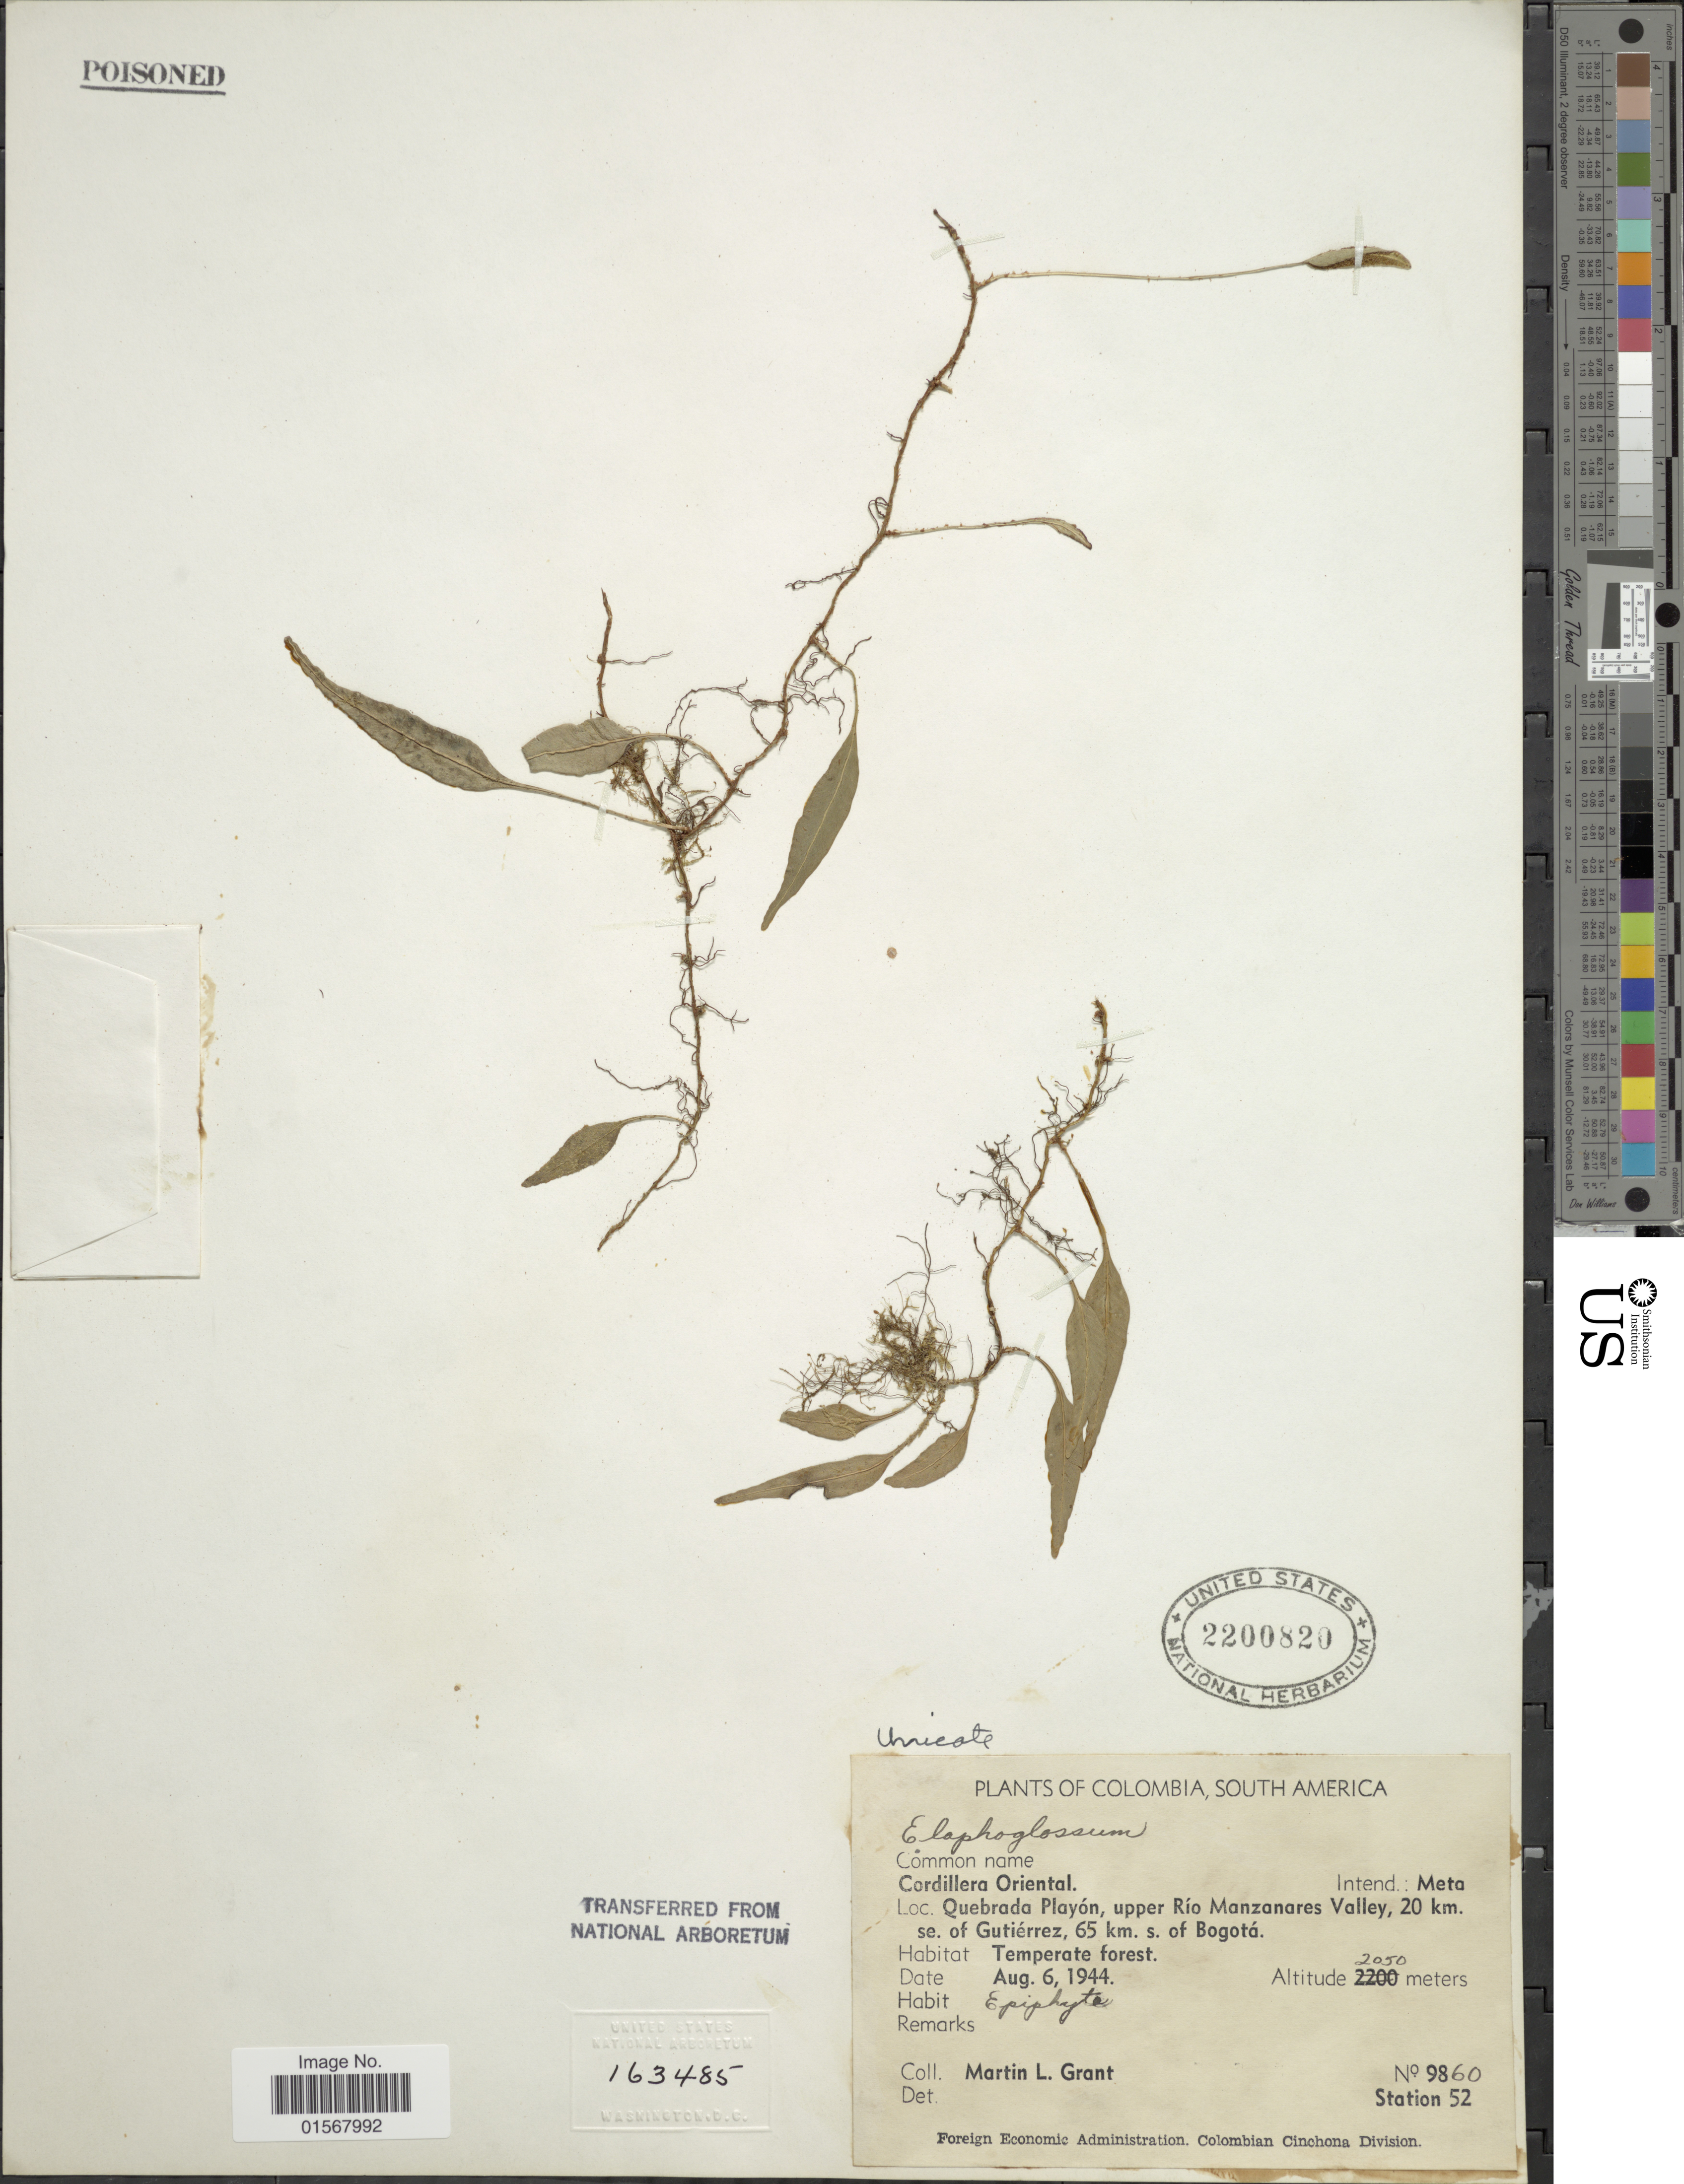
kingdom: Plantae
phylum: Tracheophyta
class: Polypodiopsida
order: Polypodiales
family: Dryopteridaceae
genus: Elaphoglossum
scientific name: Elaphoglossum lloense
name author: (Hook.) T. Moore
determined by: Matos, F. B.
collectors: M. L. Grant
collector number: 9860 Station 52?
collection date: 1944-08-06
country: Colombia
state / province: Meta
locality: Cordillera Oriental, Intend.: Meta, Quebrada Playon, upper Rio Manzanares Valley, 20 km. se. of Gutierrez, 65 km. s. of Bogota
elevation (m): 2050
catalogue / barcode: US 2200820